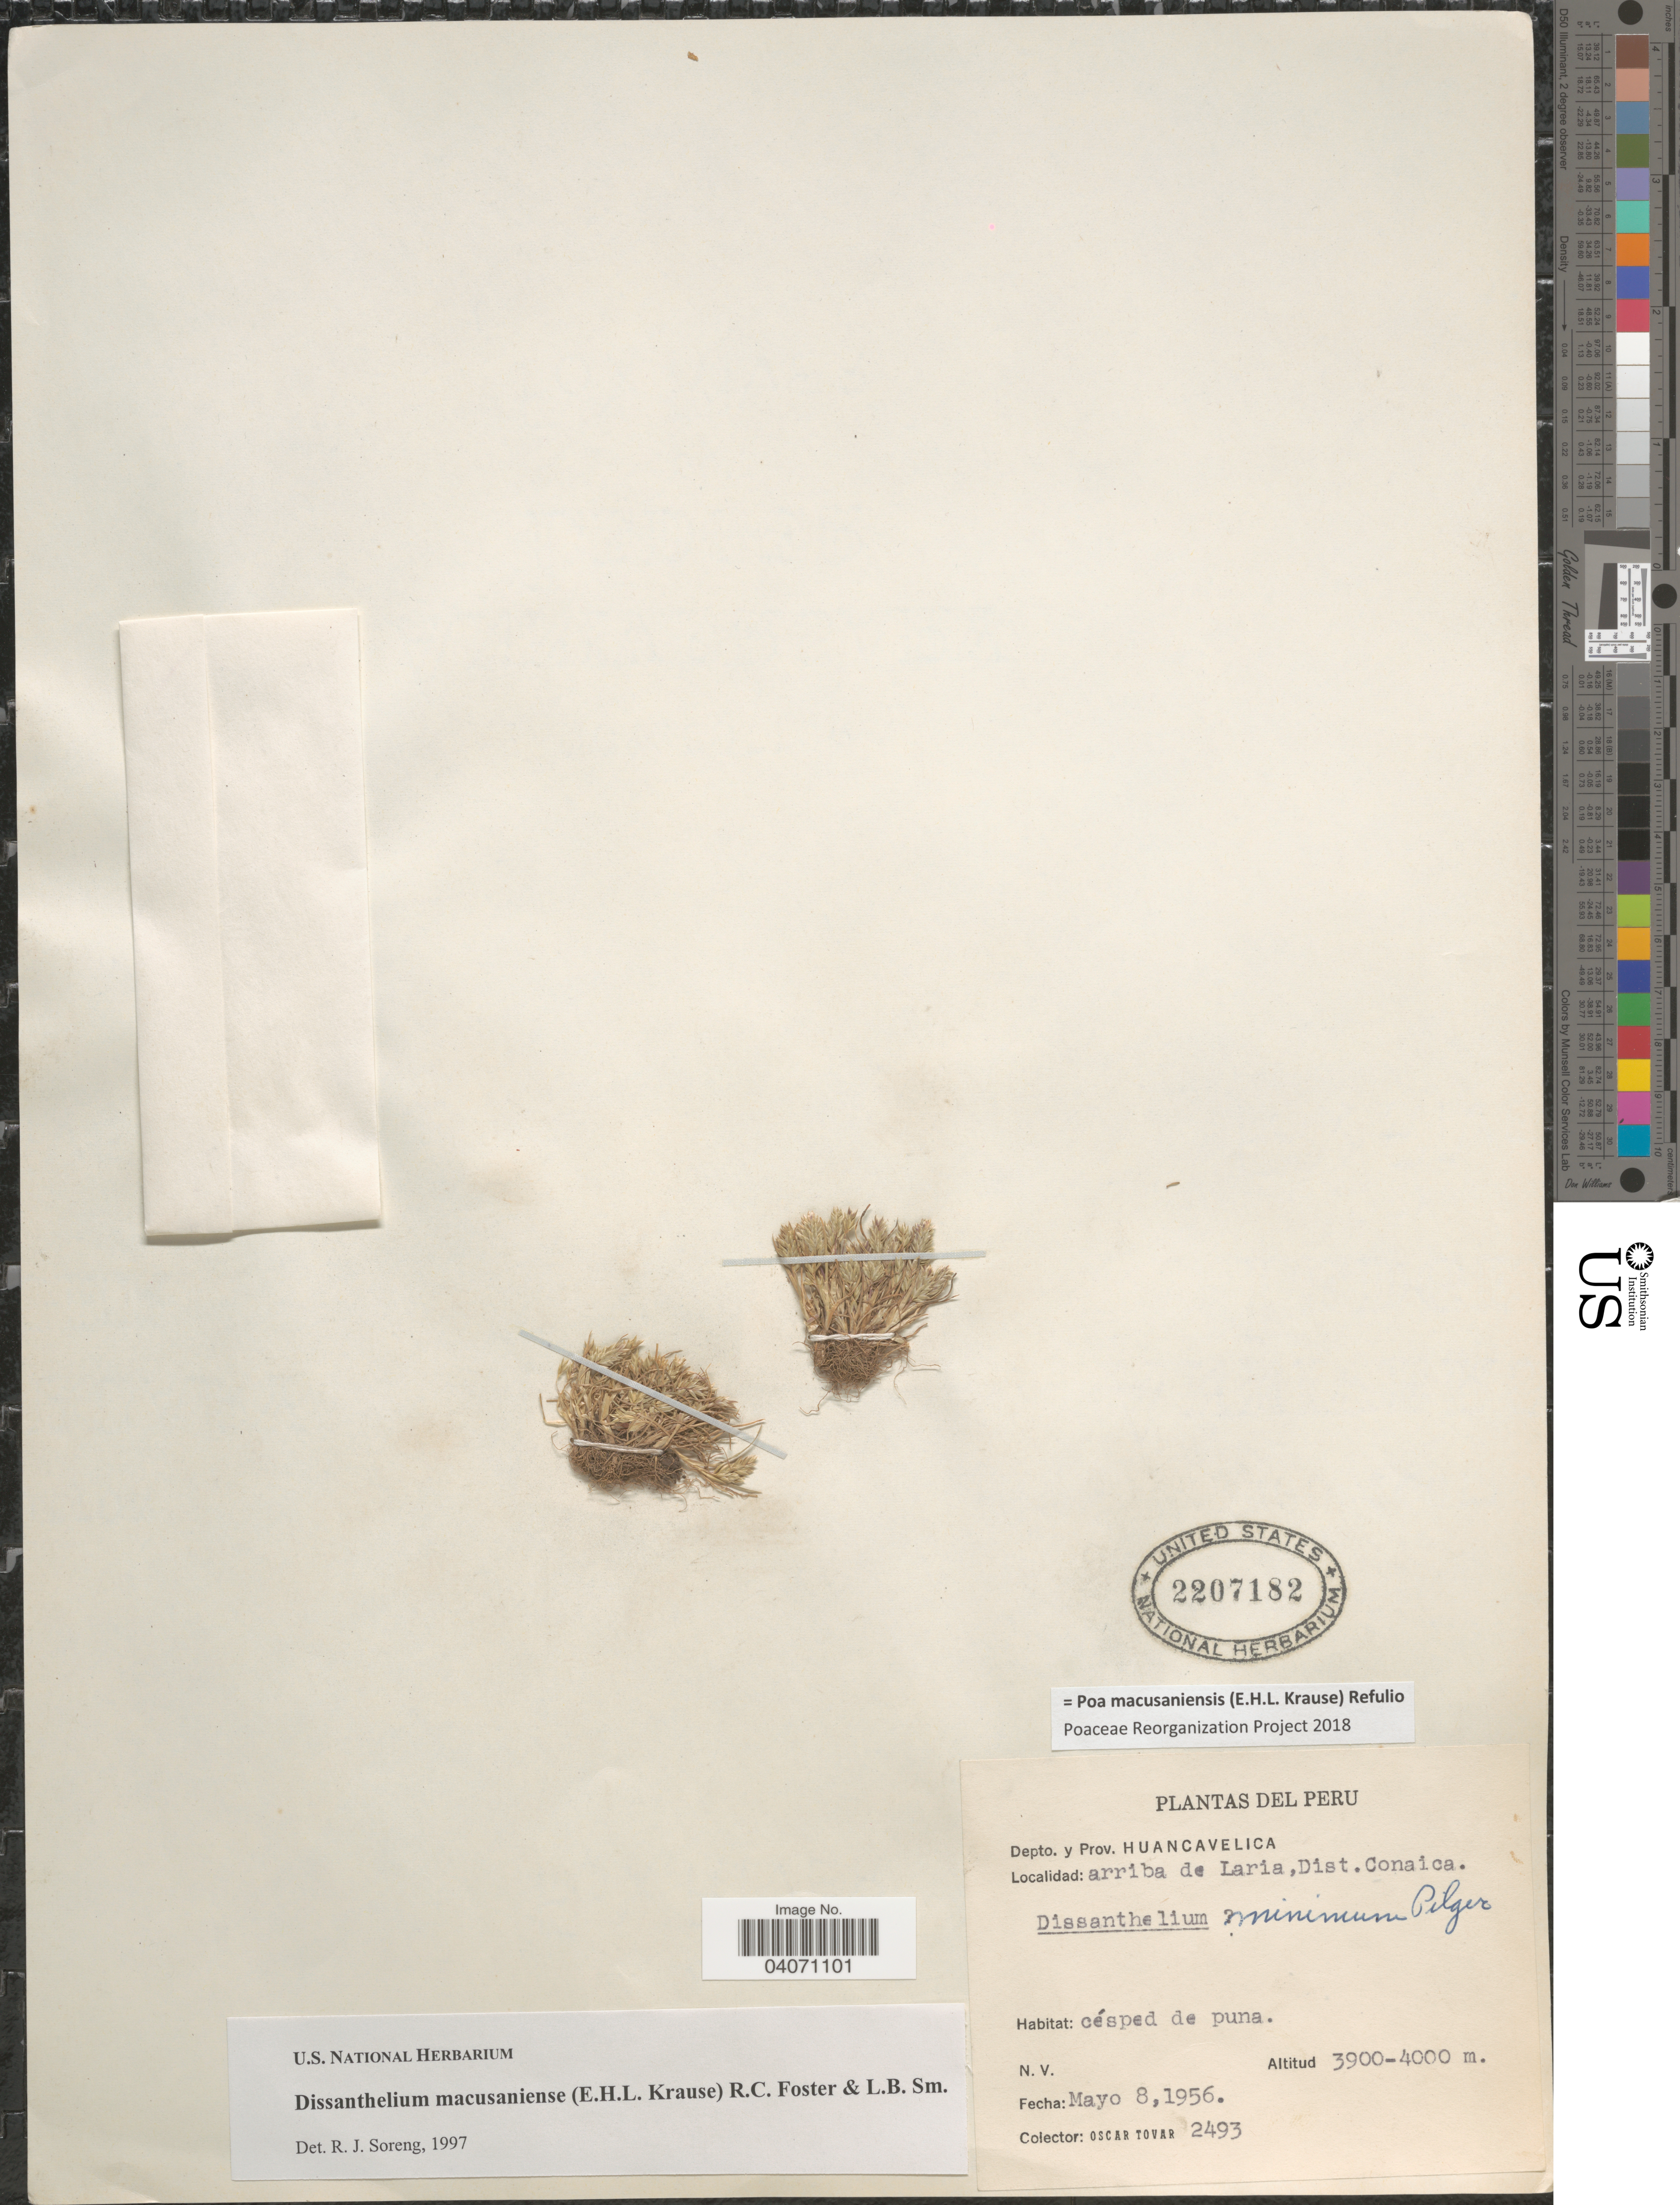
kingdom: Plantae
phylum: Tracheophyta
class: Liliopsida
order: Poales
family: Poaceae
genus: Poa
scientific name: Poa macusaniensis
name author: (E.H.L. Krause) Refulio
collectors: Ó. Tovar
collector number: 2493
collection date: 1956-05-08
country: Peru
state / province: Huancavelica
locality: Depto. y Prov. Huancavelica. Arriba de Laria, Dist. Conaica.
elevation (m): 3900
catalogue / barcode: US 2207182